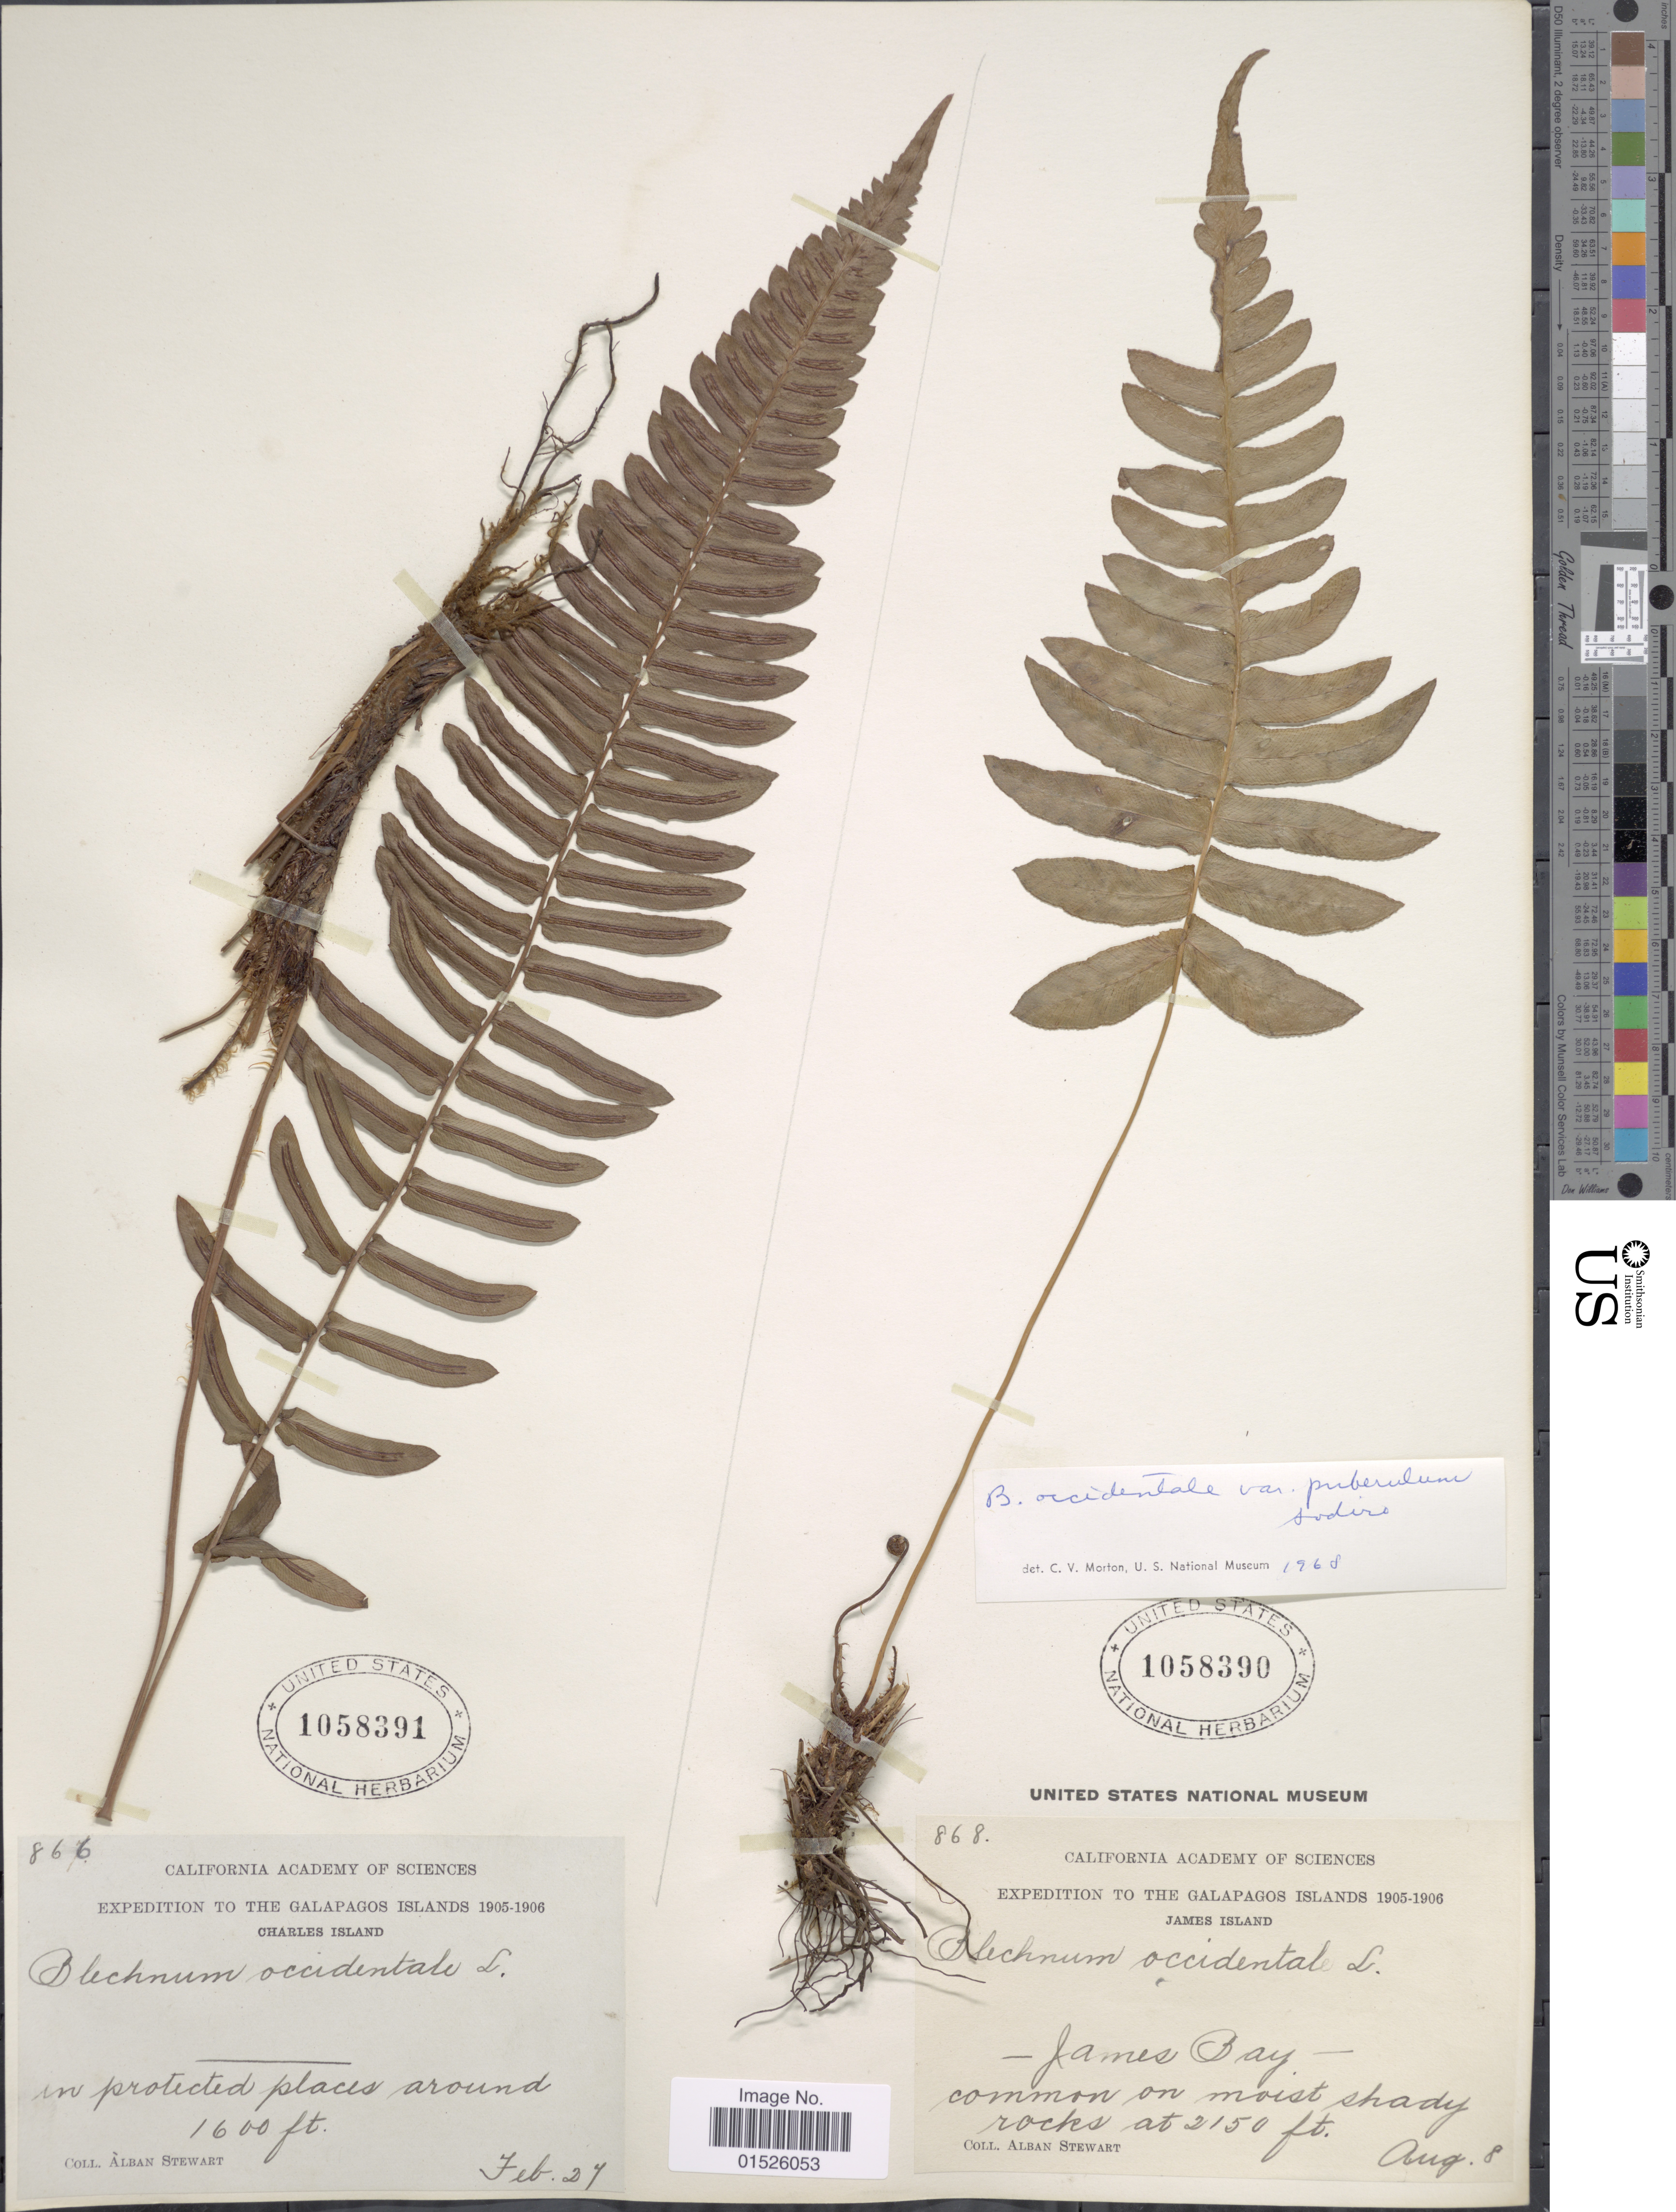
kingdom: Plantae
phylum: Tracheophyta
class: Polypodiopsida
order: Polypodiales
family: Blechnaceae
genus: Blechnum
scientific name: Blechnum glandulosum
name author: Link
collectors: A. Stewart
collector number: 868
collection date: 1905-08-08/1906-08-08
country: Ecuador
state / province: Colón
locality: Galapagos Islands, James Island, James Bay.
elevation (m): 655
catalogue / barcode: US 1058390-2